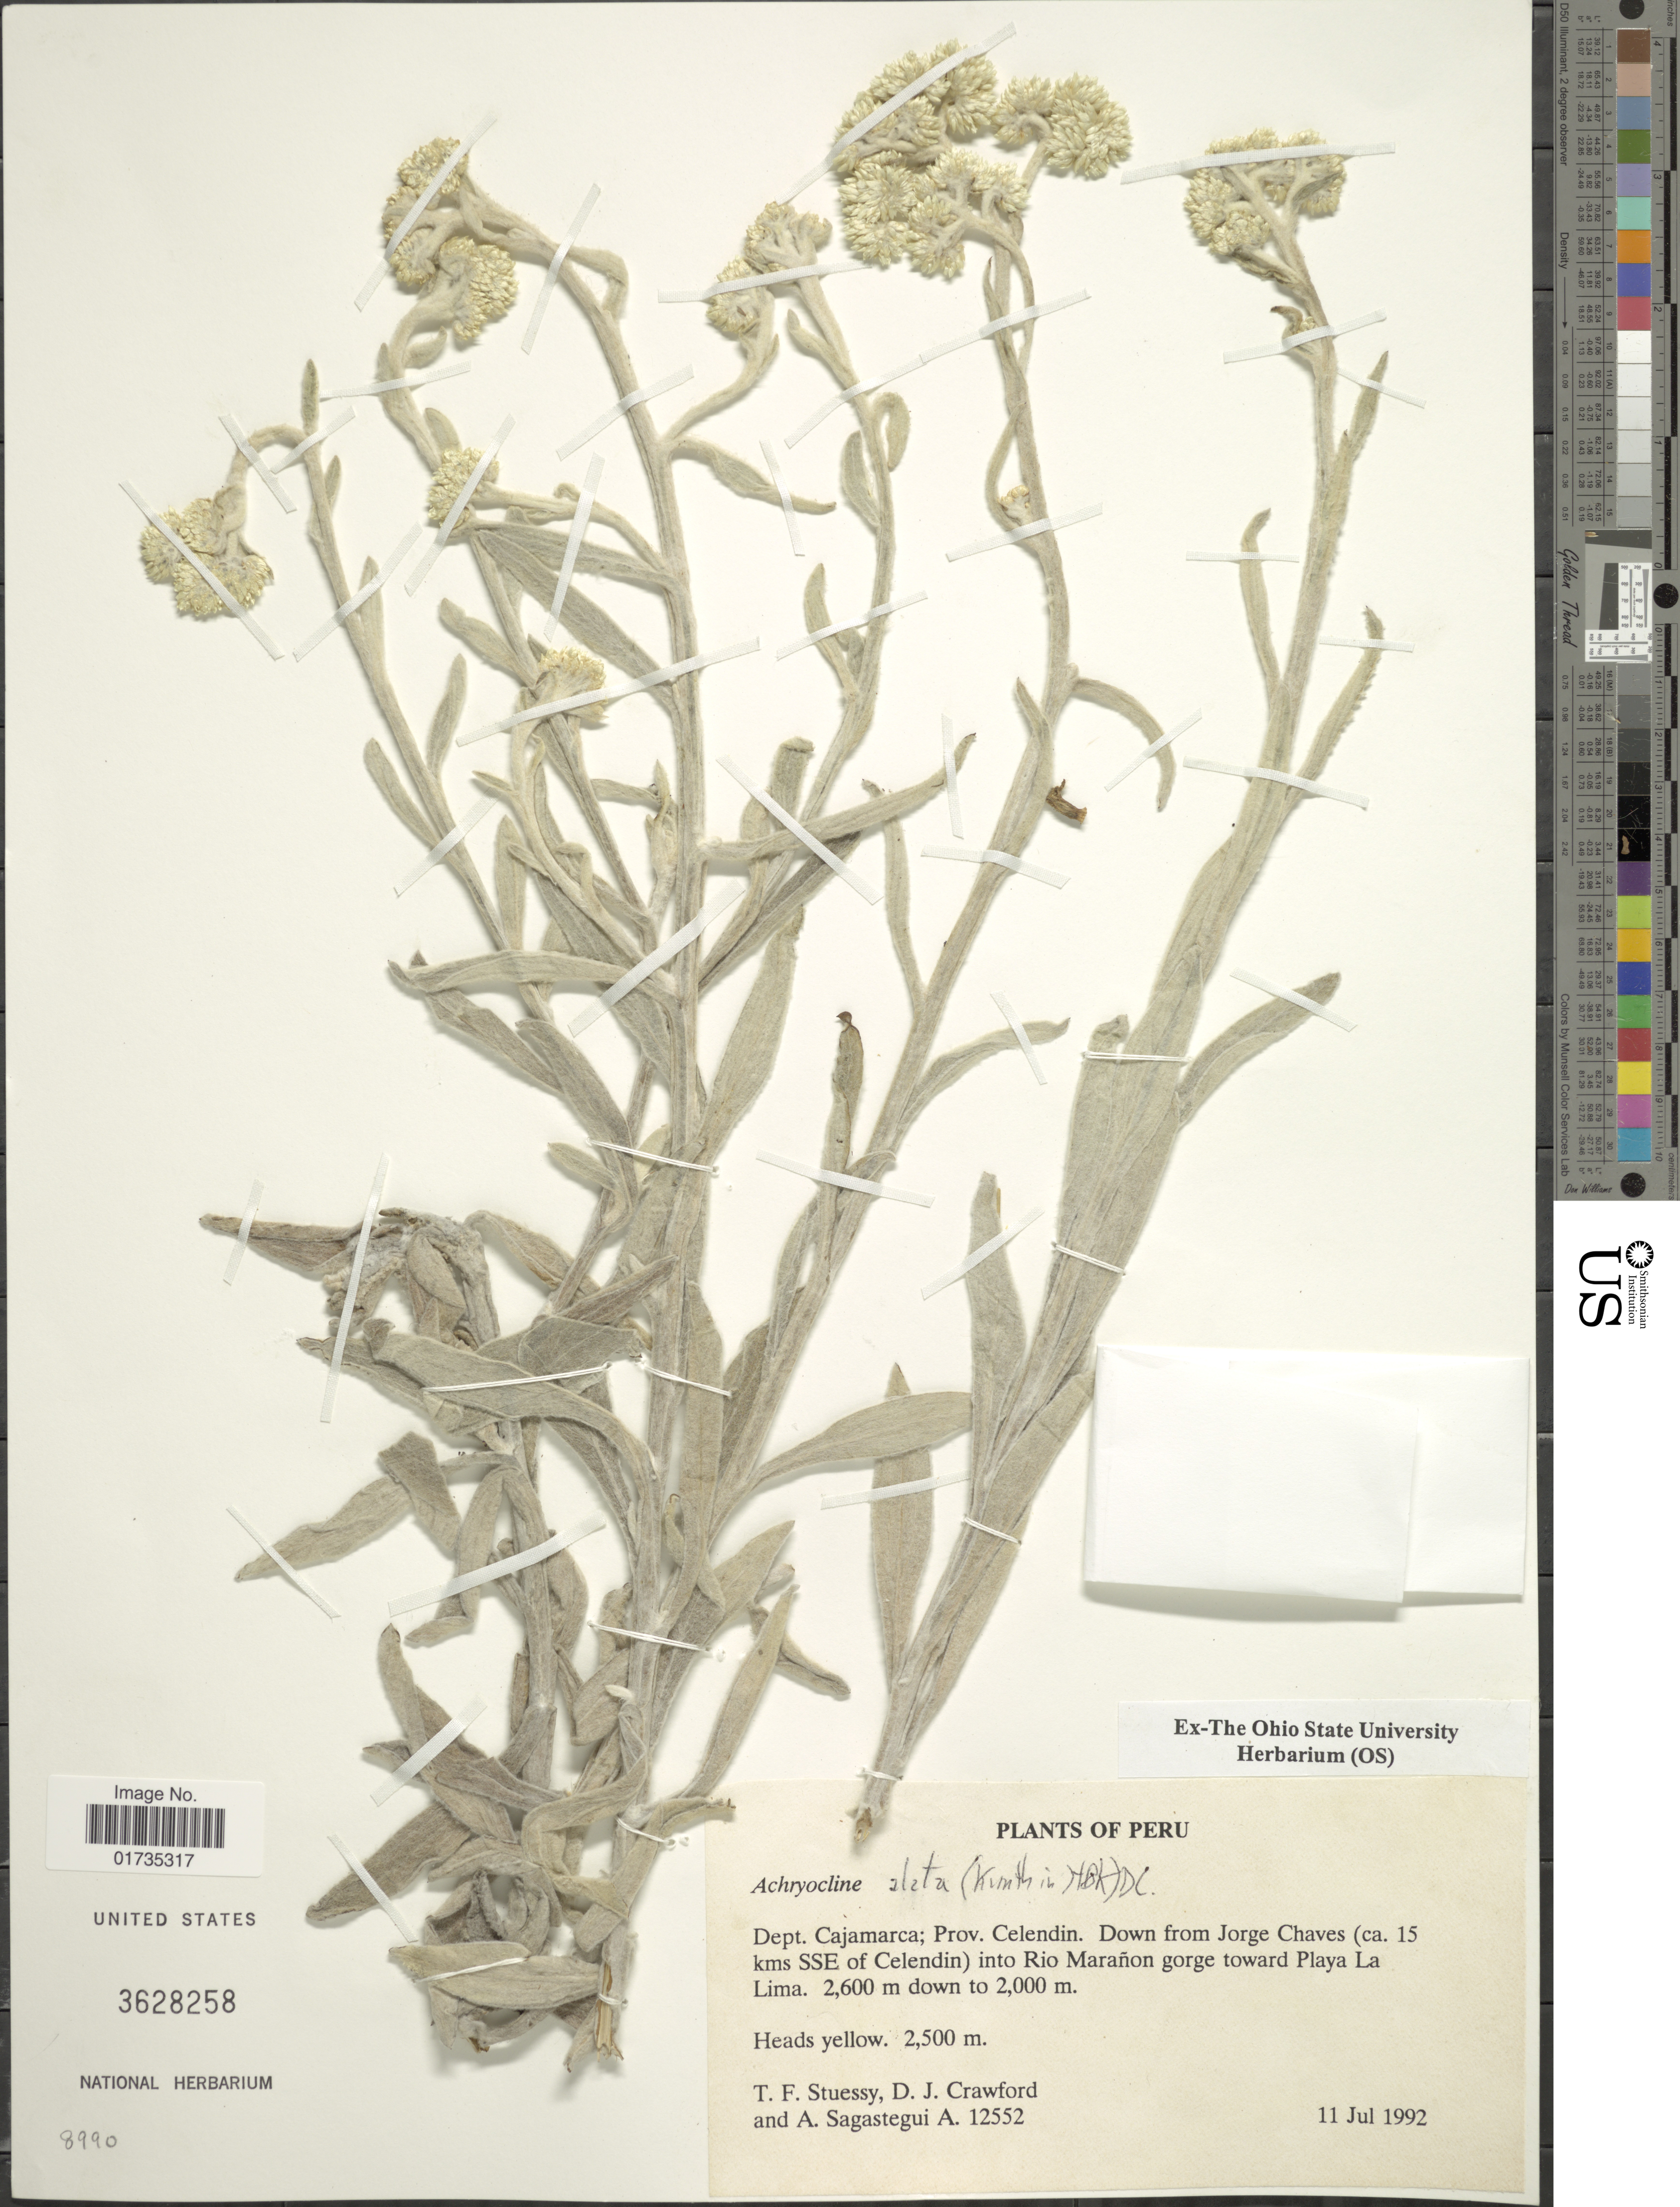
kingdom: Plantae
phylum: Tracheophyta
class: Magnoliopsida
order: Asterales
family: Asteraceae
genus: Achyrocline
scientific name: Achyrocline alata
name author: (Kunth) DC.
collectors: T. Stuessy, D. Crawford & A. Sagástegui A.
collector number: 12552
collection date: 1992-07-11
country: Peru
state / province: Cajamarca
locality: Peru. Dept. Cajamarca; Prov. Celendin. Down from Jorge Chaves (ca. 15 kms SS of Celendin) into Rio Marañon gorge toward Playa La Lima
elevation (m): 2000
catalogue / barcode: US 3628258